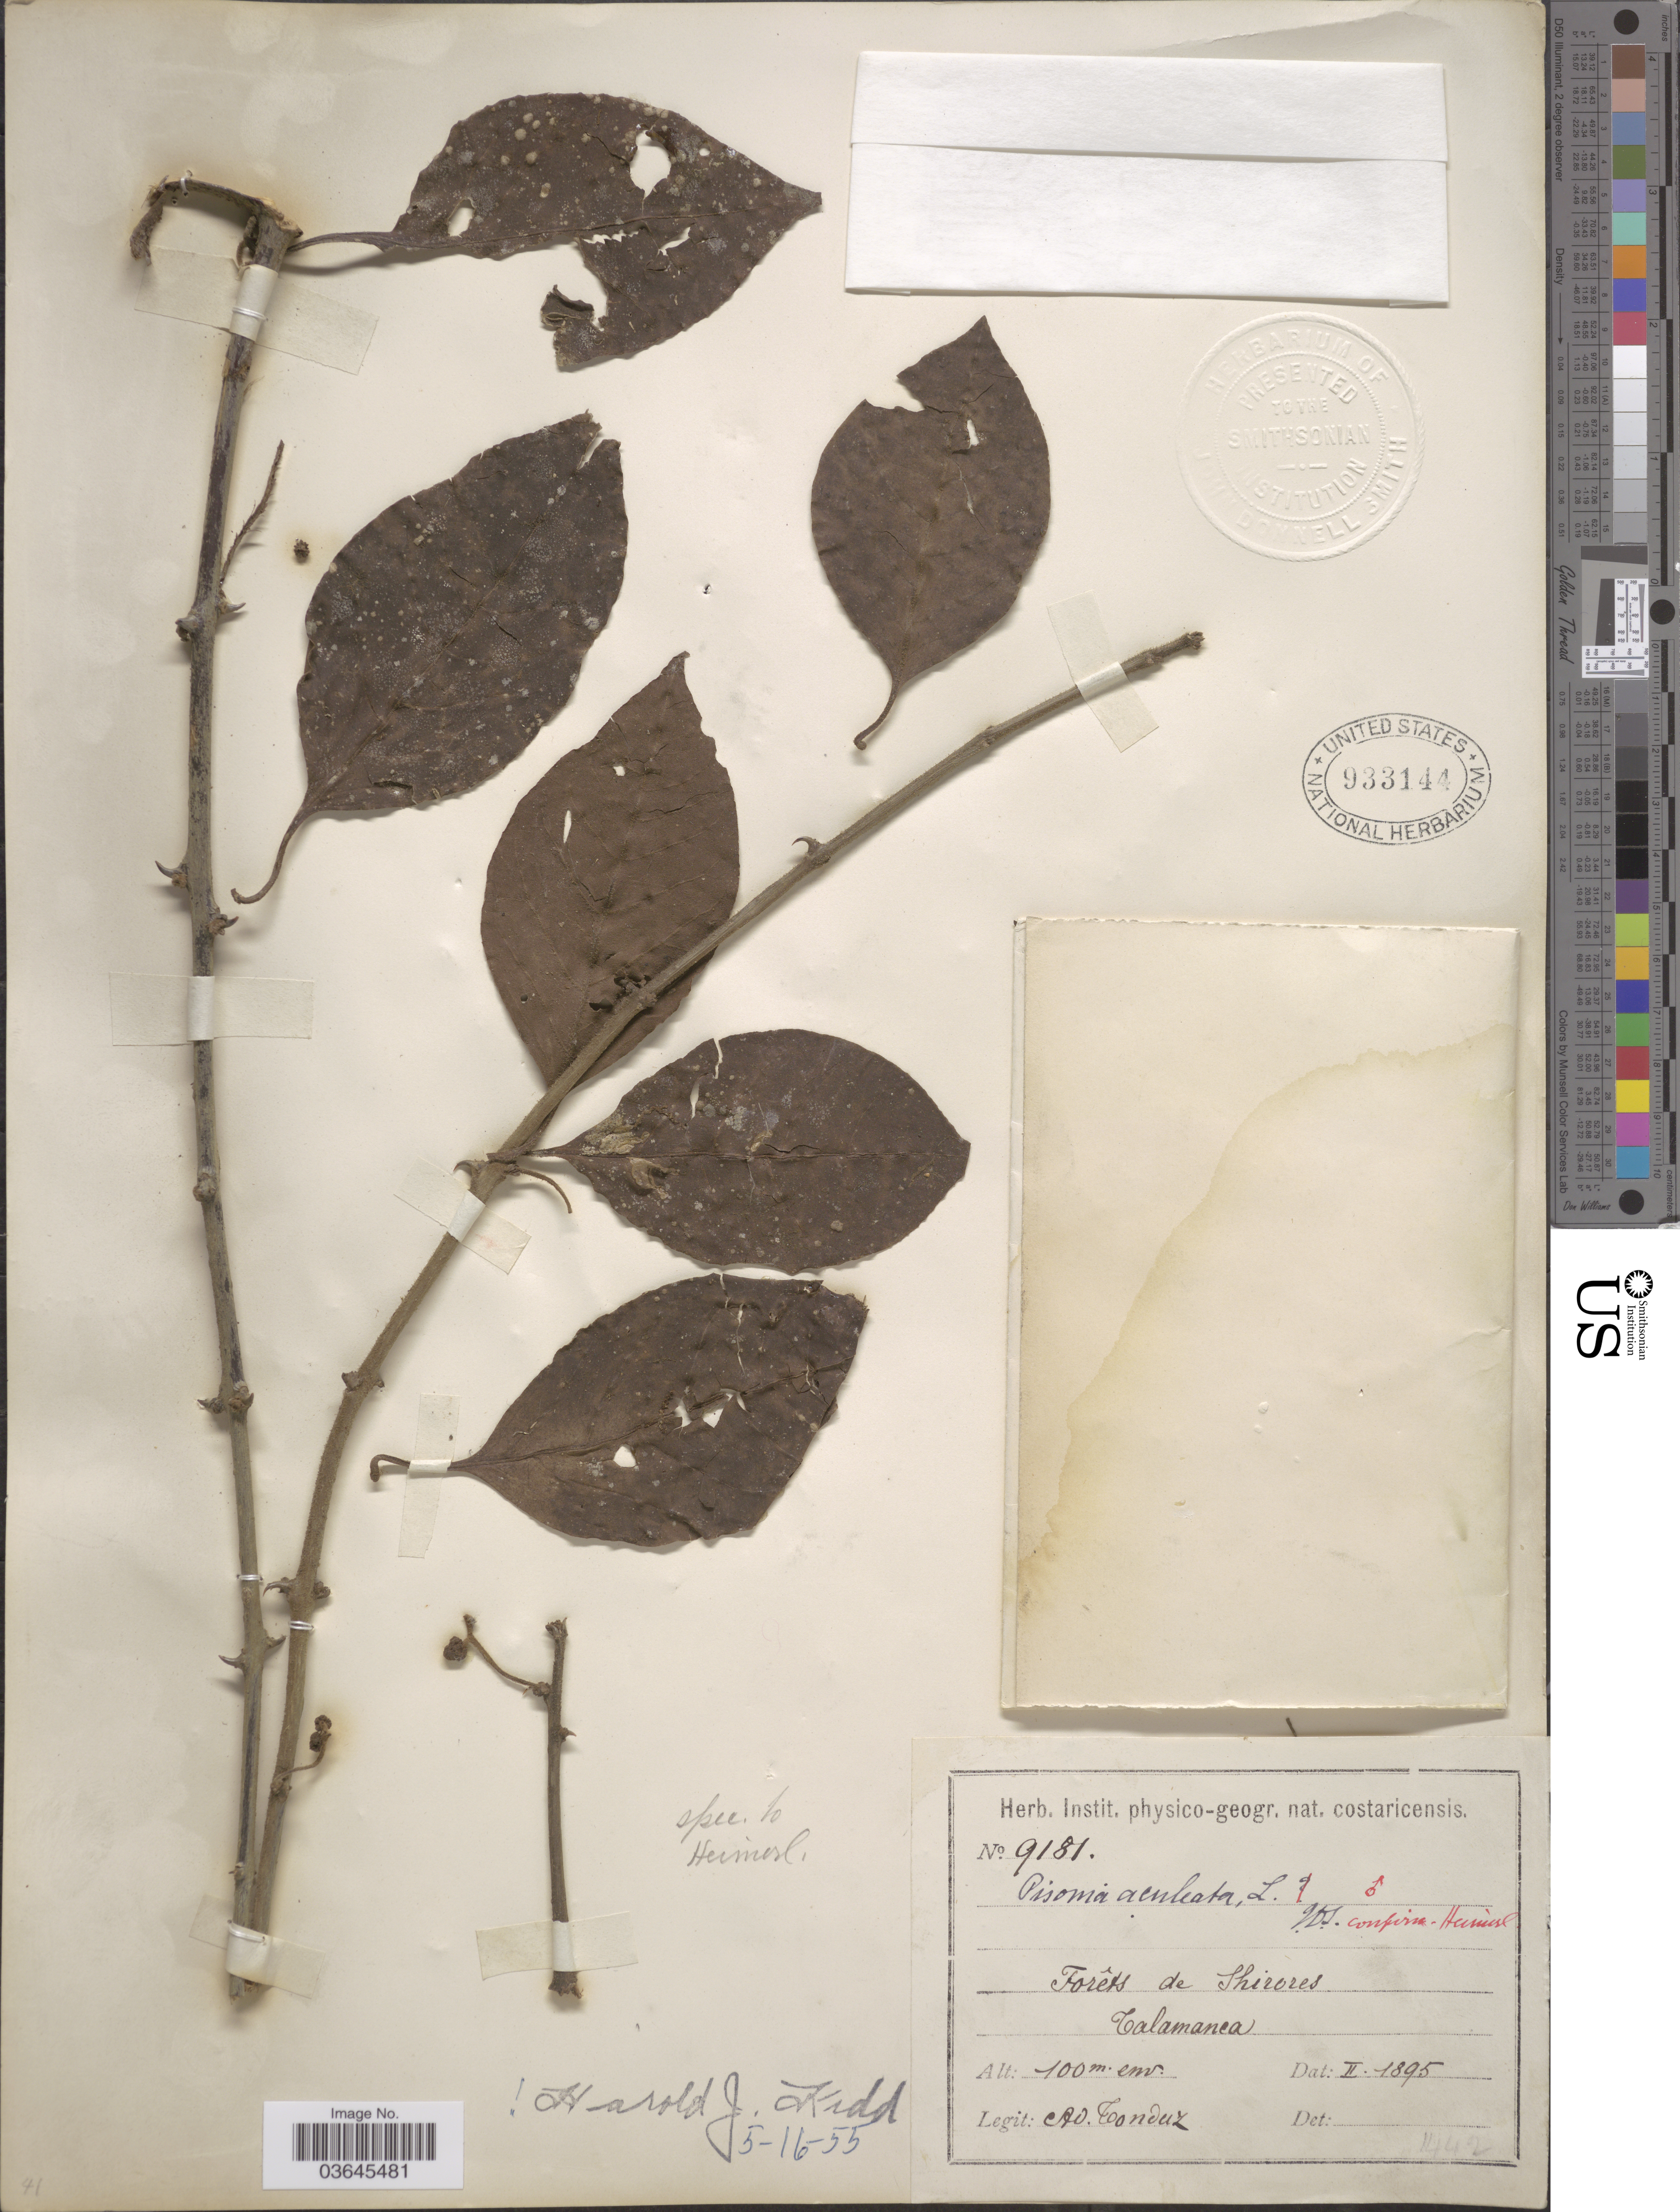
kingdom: Plantae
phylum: Tracheophyta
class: Magnoliopsida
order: Caryophyllales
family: Nyctaginaceae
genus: Pisonia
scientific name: Pisonia aculeata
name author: L.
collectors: A. Tonduz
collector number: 9181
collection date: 1895-02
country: Costa Rica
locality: Forêts de Shirores. Talamanca.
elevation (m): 100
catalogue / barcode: US 933144